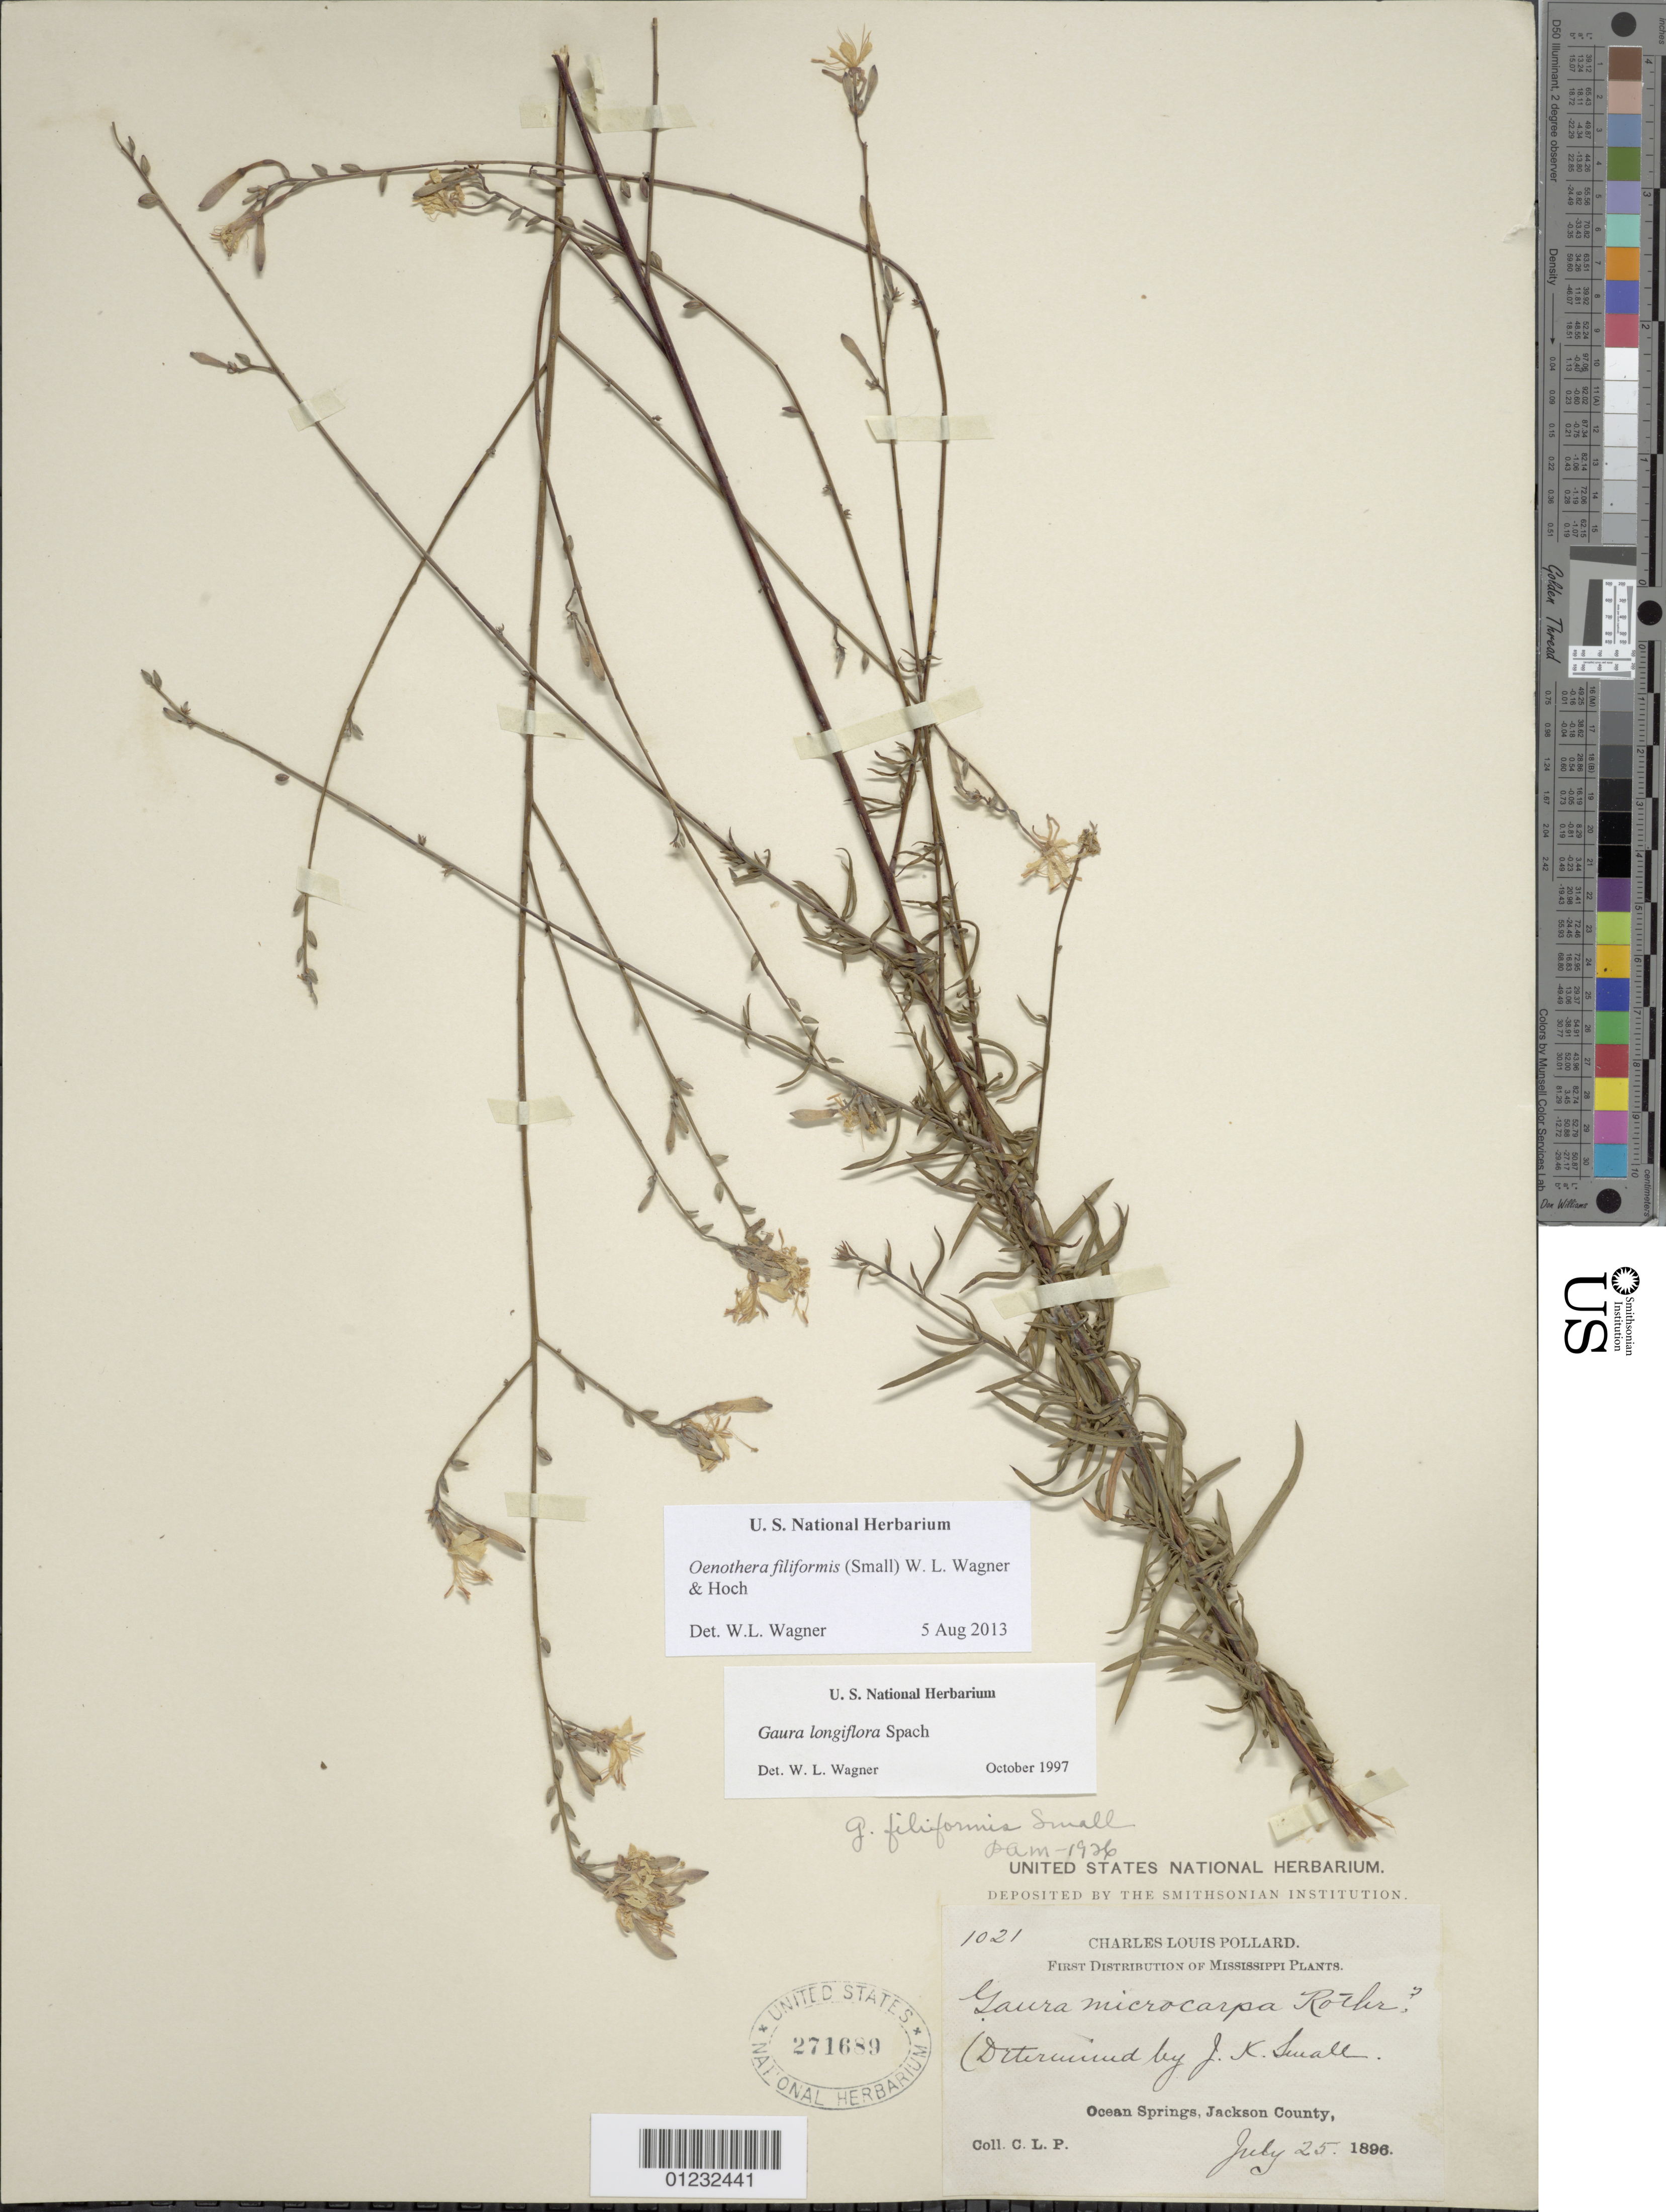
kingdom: Plantae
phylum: Tracheophyta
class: Magnoliopsida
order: Myrtales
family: Onagraceae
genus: Oenothera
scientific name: Oenothera filiformis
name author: (Small) W.L. Wagner & Hoch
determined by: Wagner, W. L., (BOT), Smithsonian Institution - National Museum of Natural History (UNITED STATES)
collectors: C. L. Pollard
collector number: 1021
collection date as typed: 25 Jul 1896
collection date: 1896-07-25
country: United States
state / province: Mississippi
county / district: Jackson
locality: Ocean Springs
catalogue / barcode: US 271689